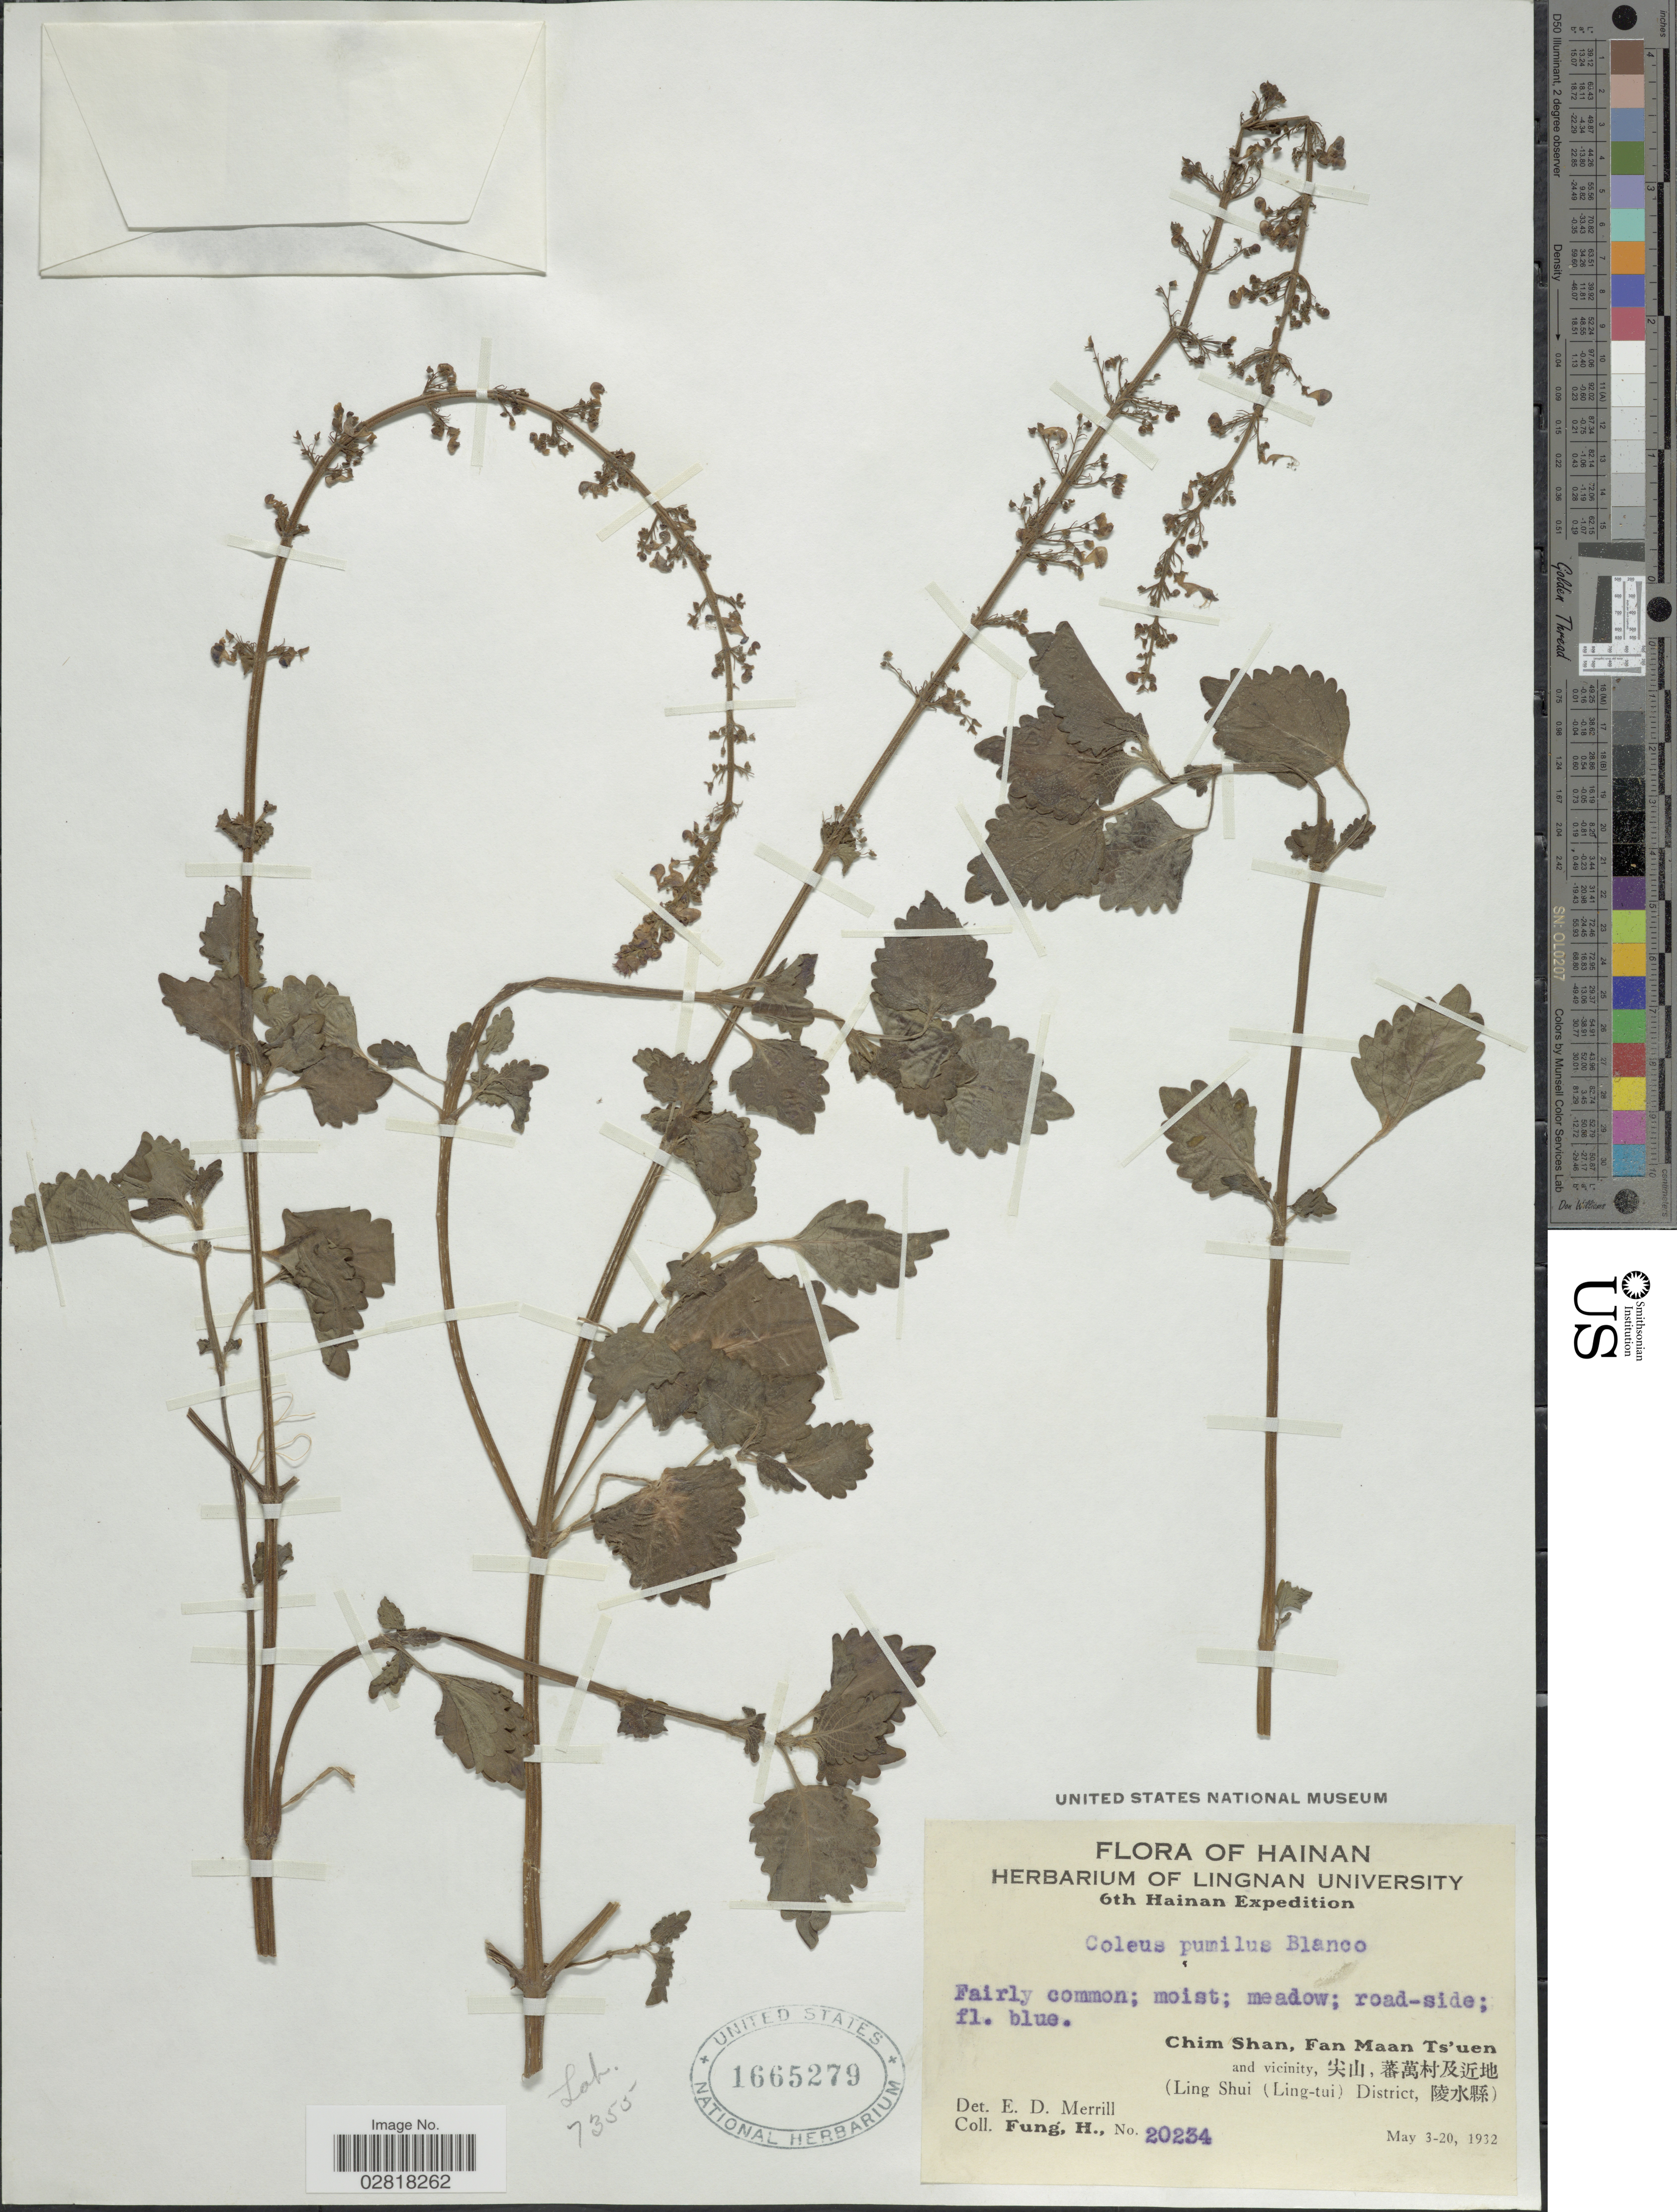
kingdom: Plantae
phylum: Tracheophyta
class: Magnoliopsida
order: Lamiales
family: Lamiaceae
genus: Plectranthus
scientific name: Plectranthus scutellarioides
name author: (L.) R. Br.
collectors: H. Fung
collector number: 20234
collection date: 1932-05-03/1932-05-20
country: China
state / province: Hainan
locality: Chim Shan, Fan Maan Ts'uen and vicinity (Ling Shui (Ling-tui) District).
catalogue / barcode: US 1665279